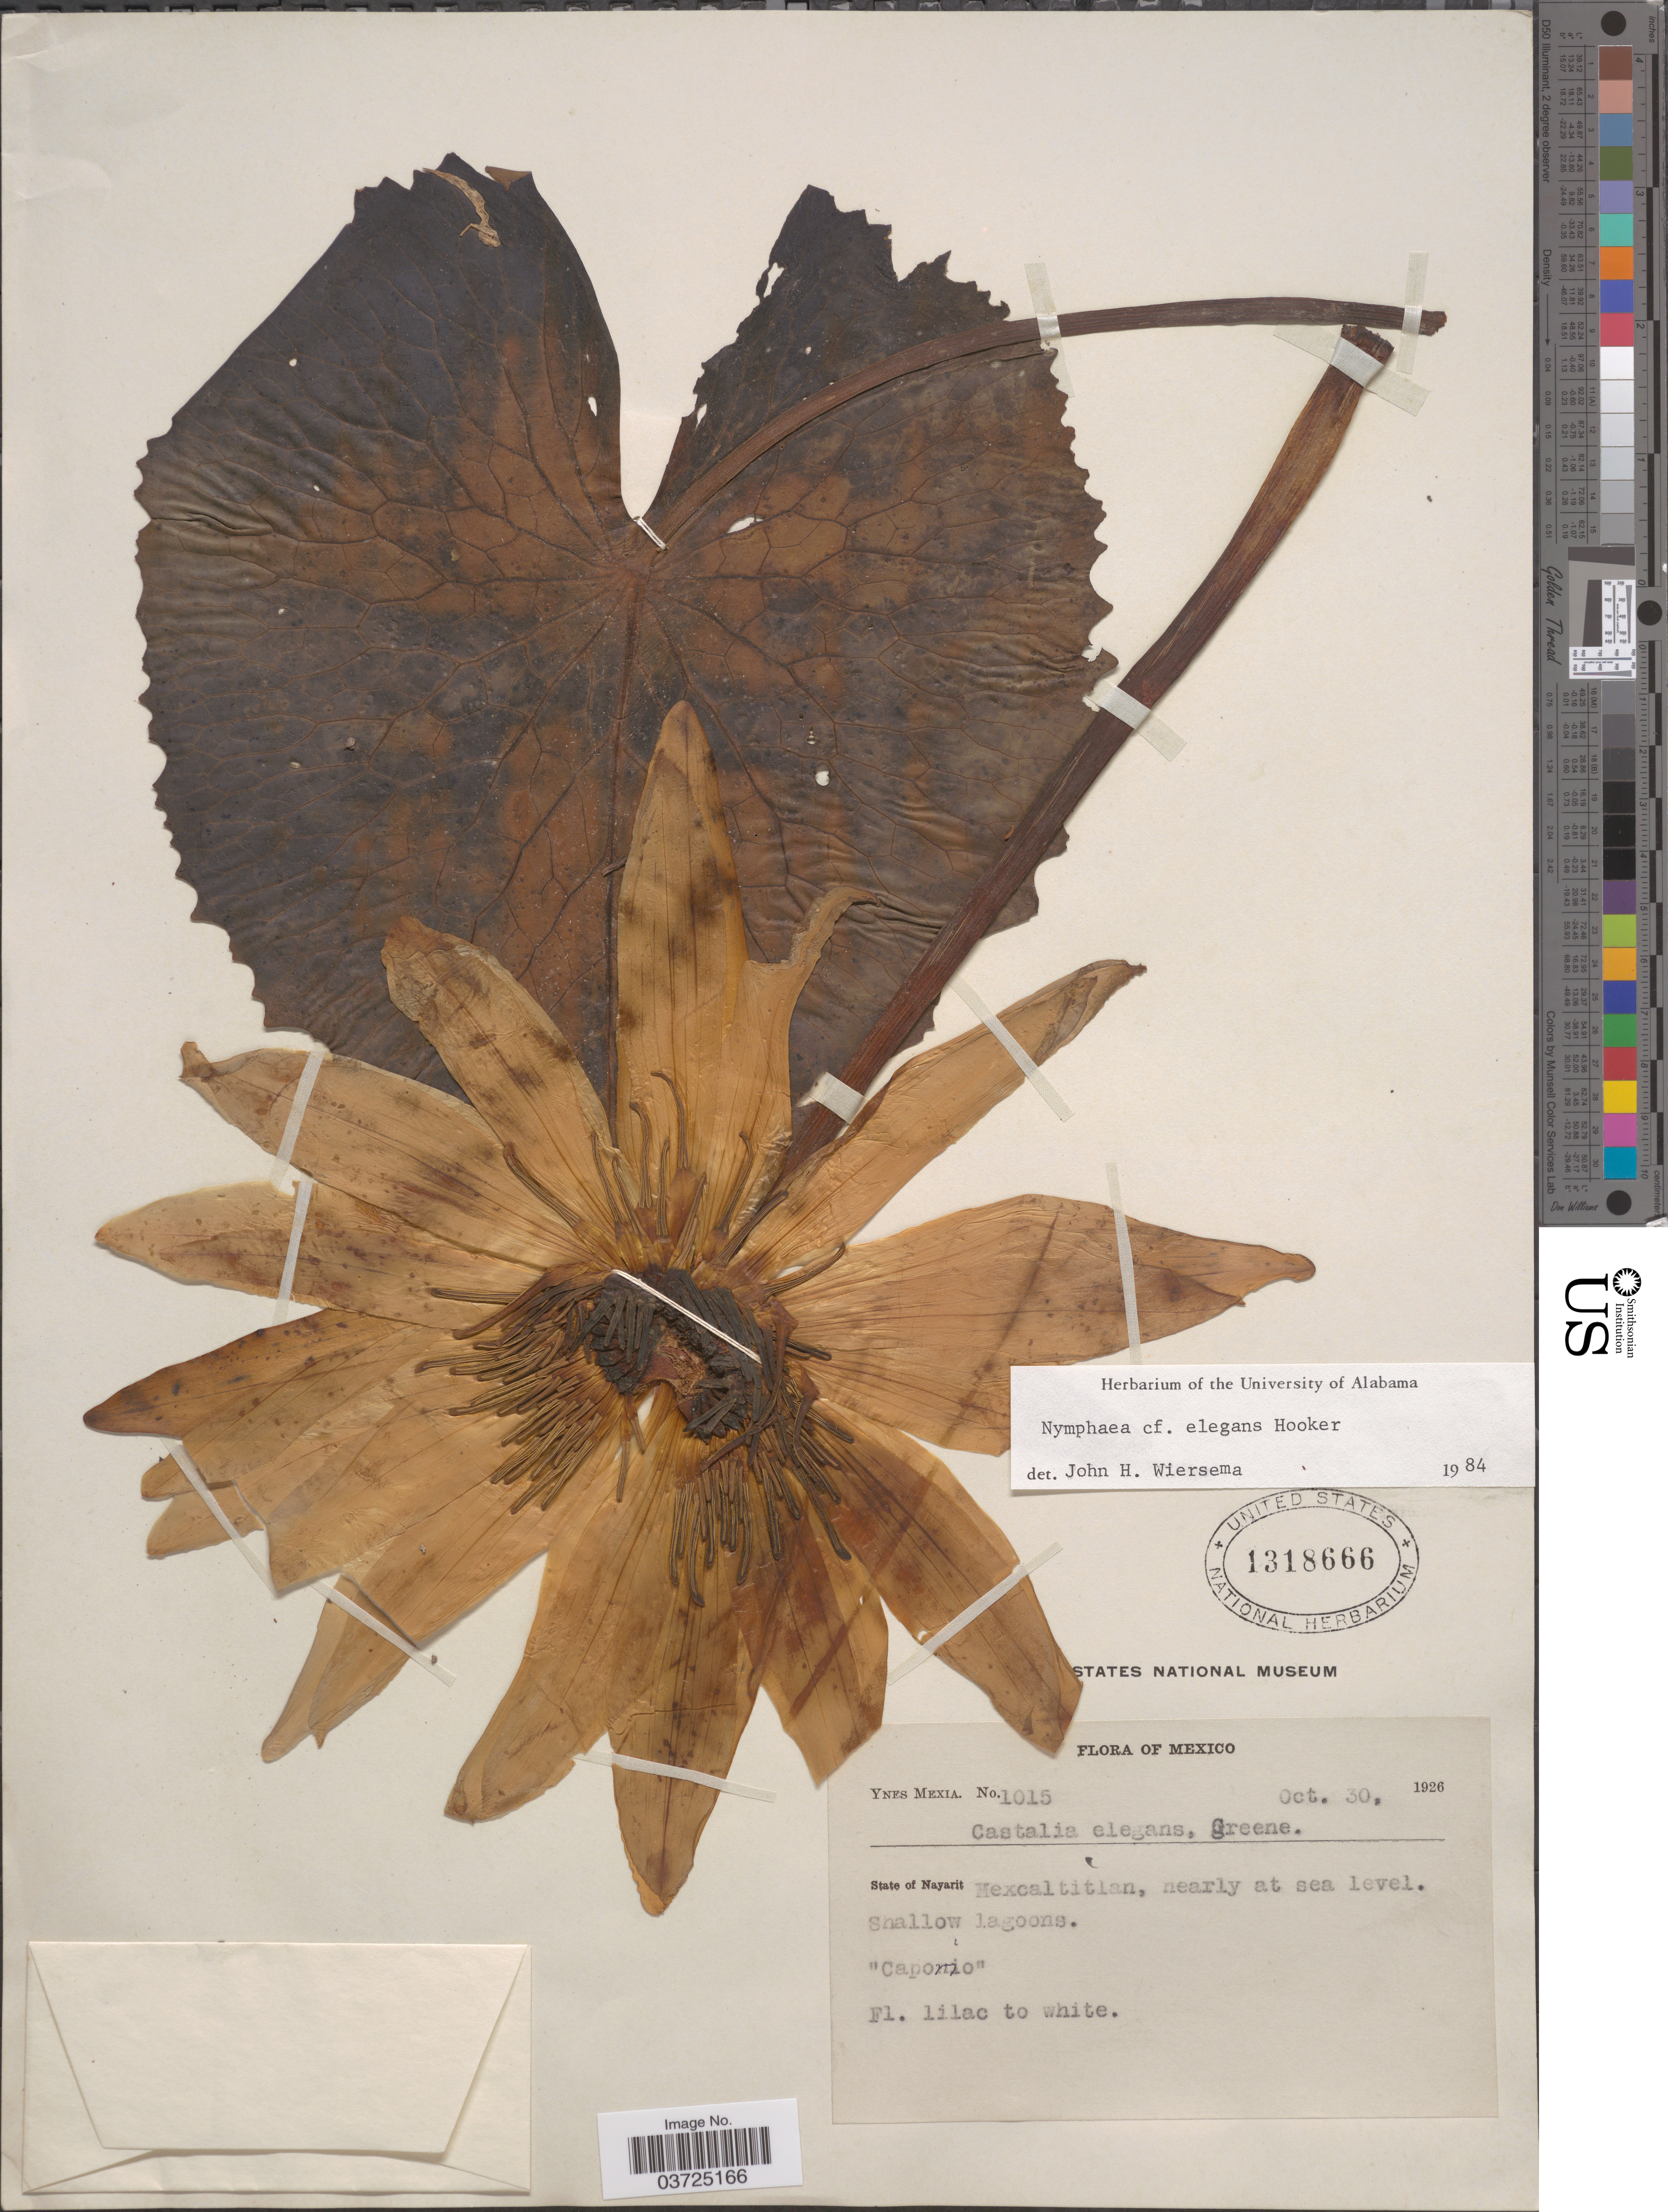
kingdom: Plantae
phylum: Tracheophyta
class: Magnoliopsida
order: Nymphaeales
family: Nymphaeaceae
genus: Nymphaea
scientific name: Nymphaea elegans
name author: Hook.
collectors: Y. Mexia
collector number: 1015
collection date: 1926-10-30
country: Mexico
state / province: Nayarit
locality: Mexcaltitlan.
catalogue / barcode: US 1318666